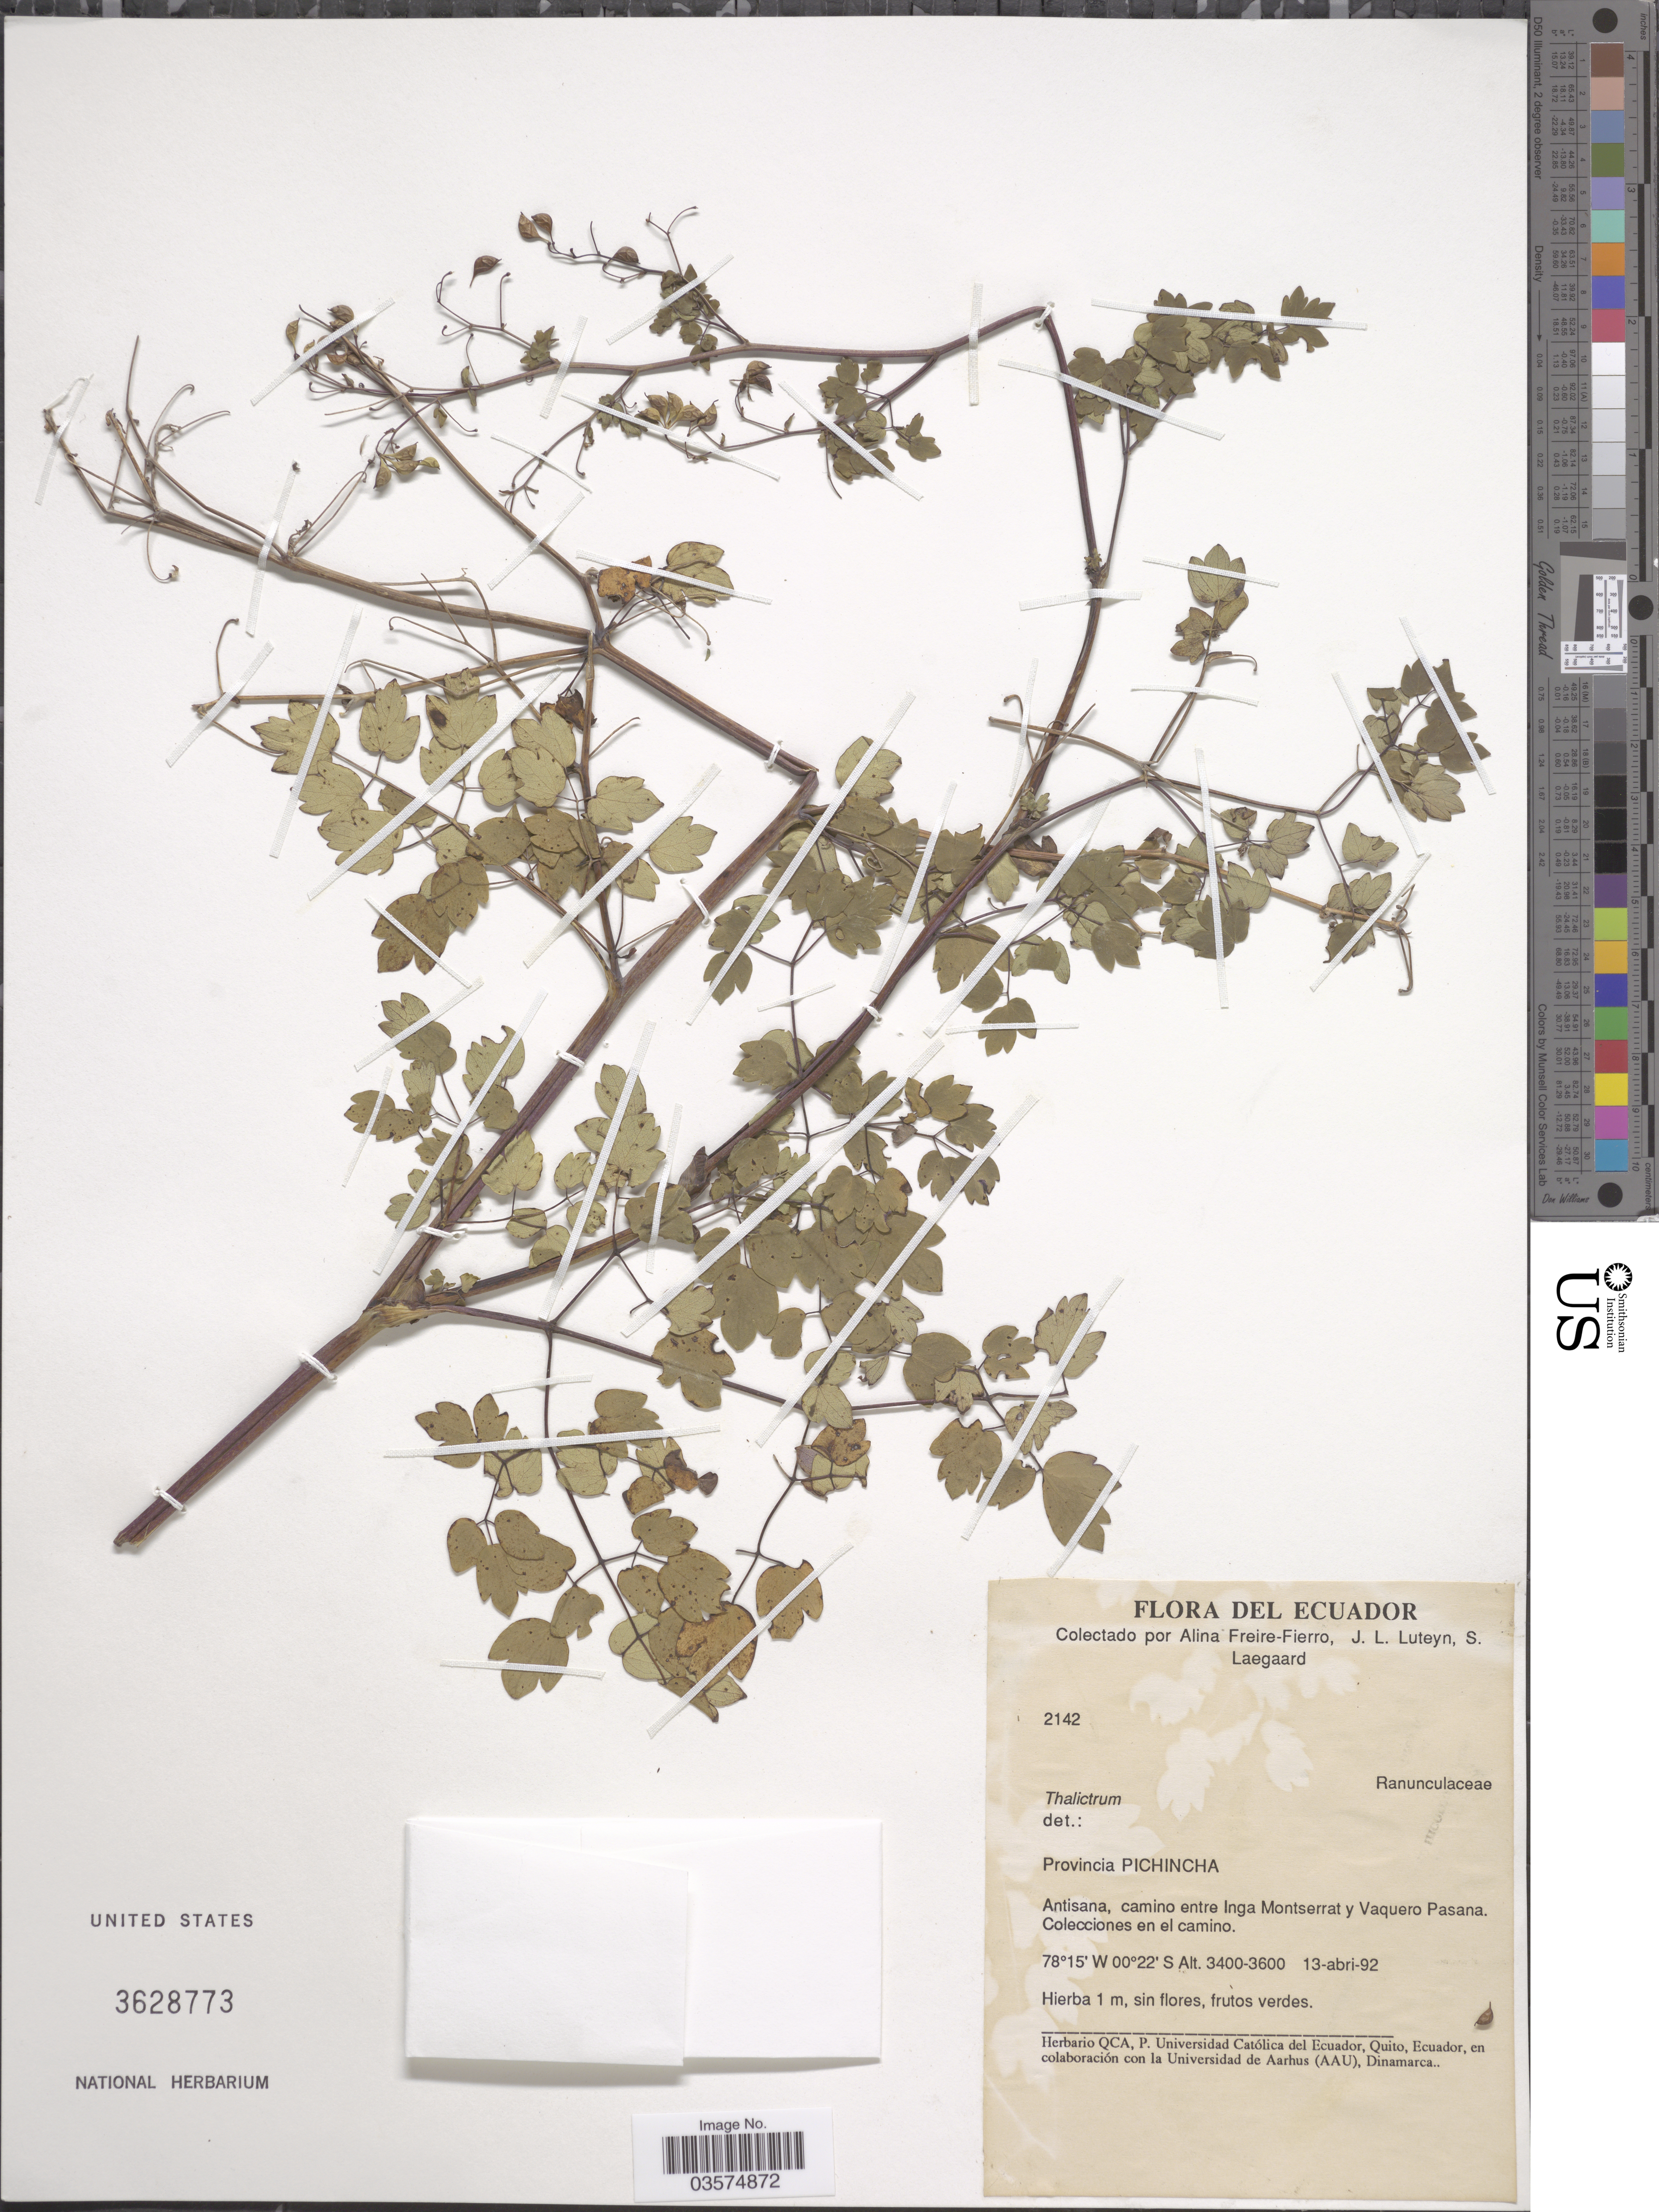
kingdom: Plantae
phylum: Tracheophyta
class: Magnoliopsida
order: Ranunculales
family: Ranunculaceae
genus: Thalictrum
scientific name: Thalictrum sp.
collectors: A. Freire-Fierro, J. Luteyn & S. Lægaard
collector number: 2142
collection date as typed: Transcribed d/m/y: 13/4/92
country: Ecuador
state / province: Pichincha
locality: Provincia Pichincha. Antisana, camino entre Inga Montserrat y Vaquero Pasana.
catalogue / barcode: US 3628773